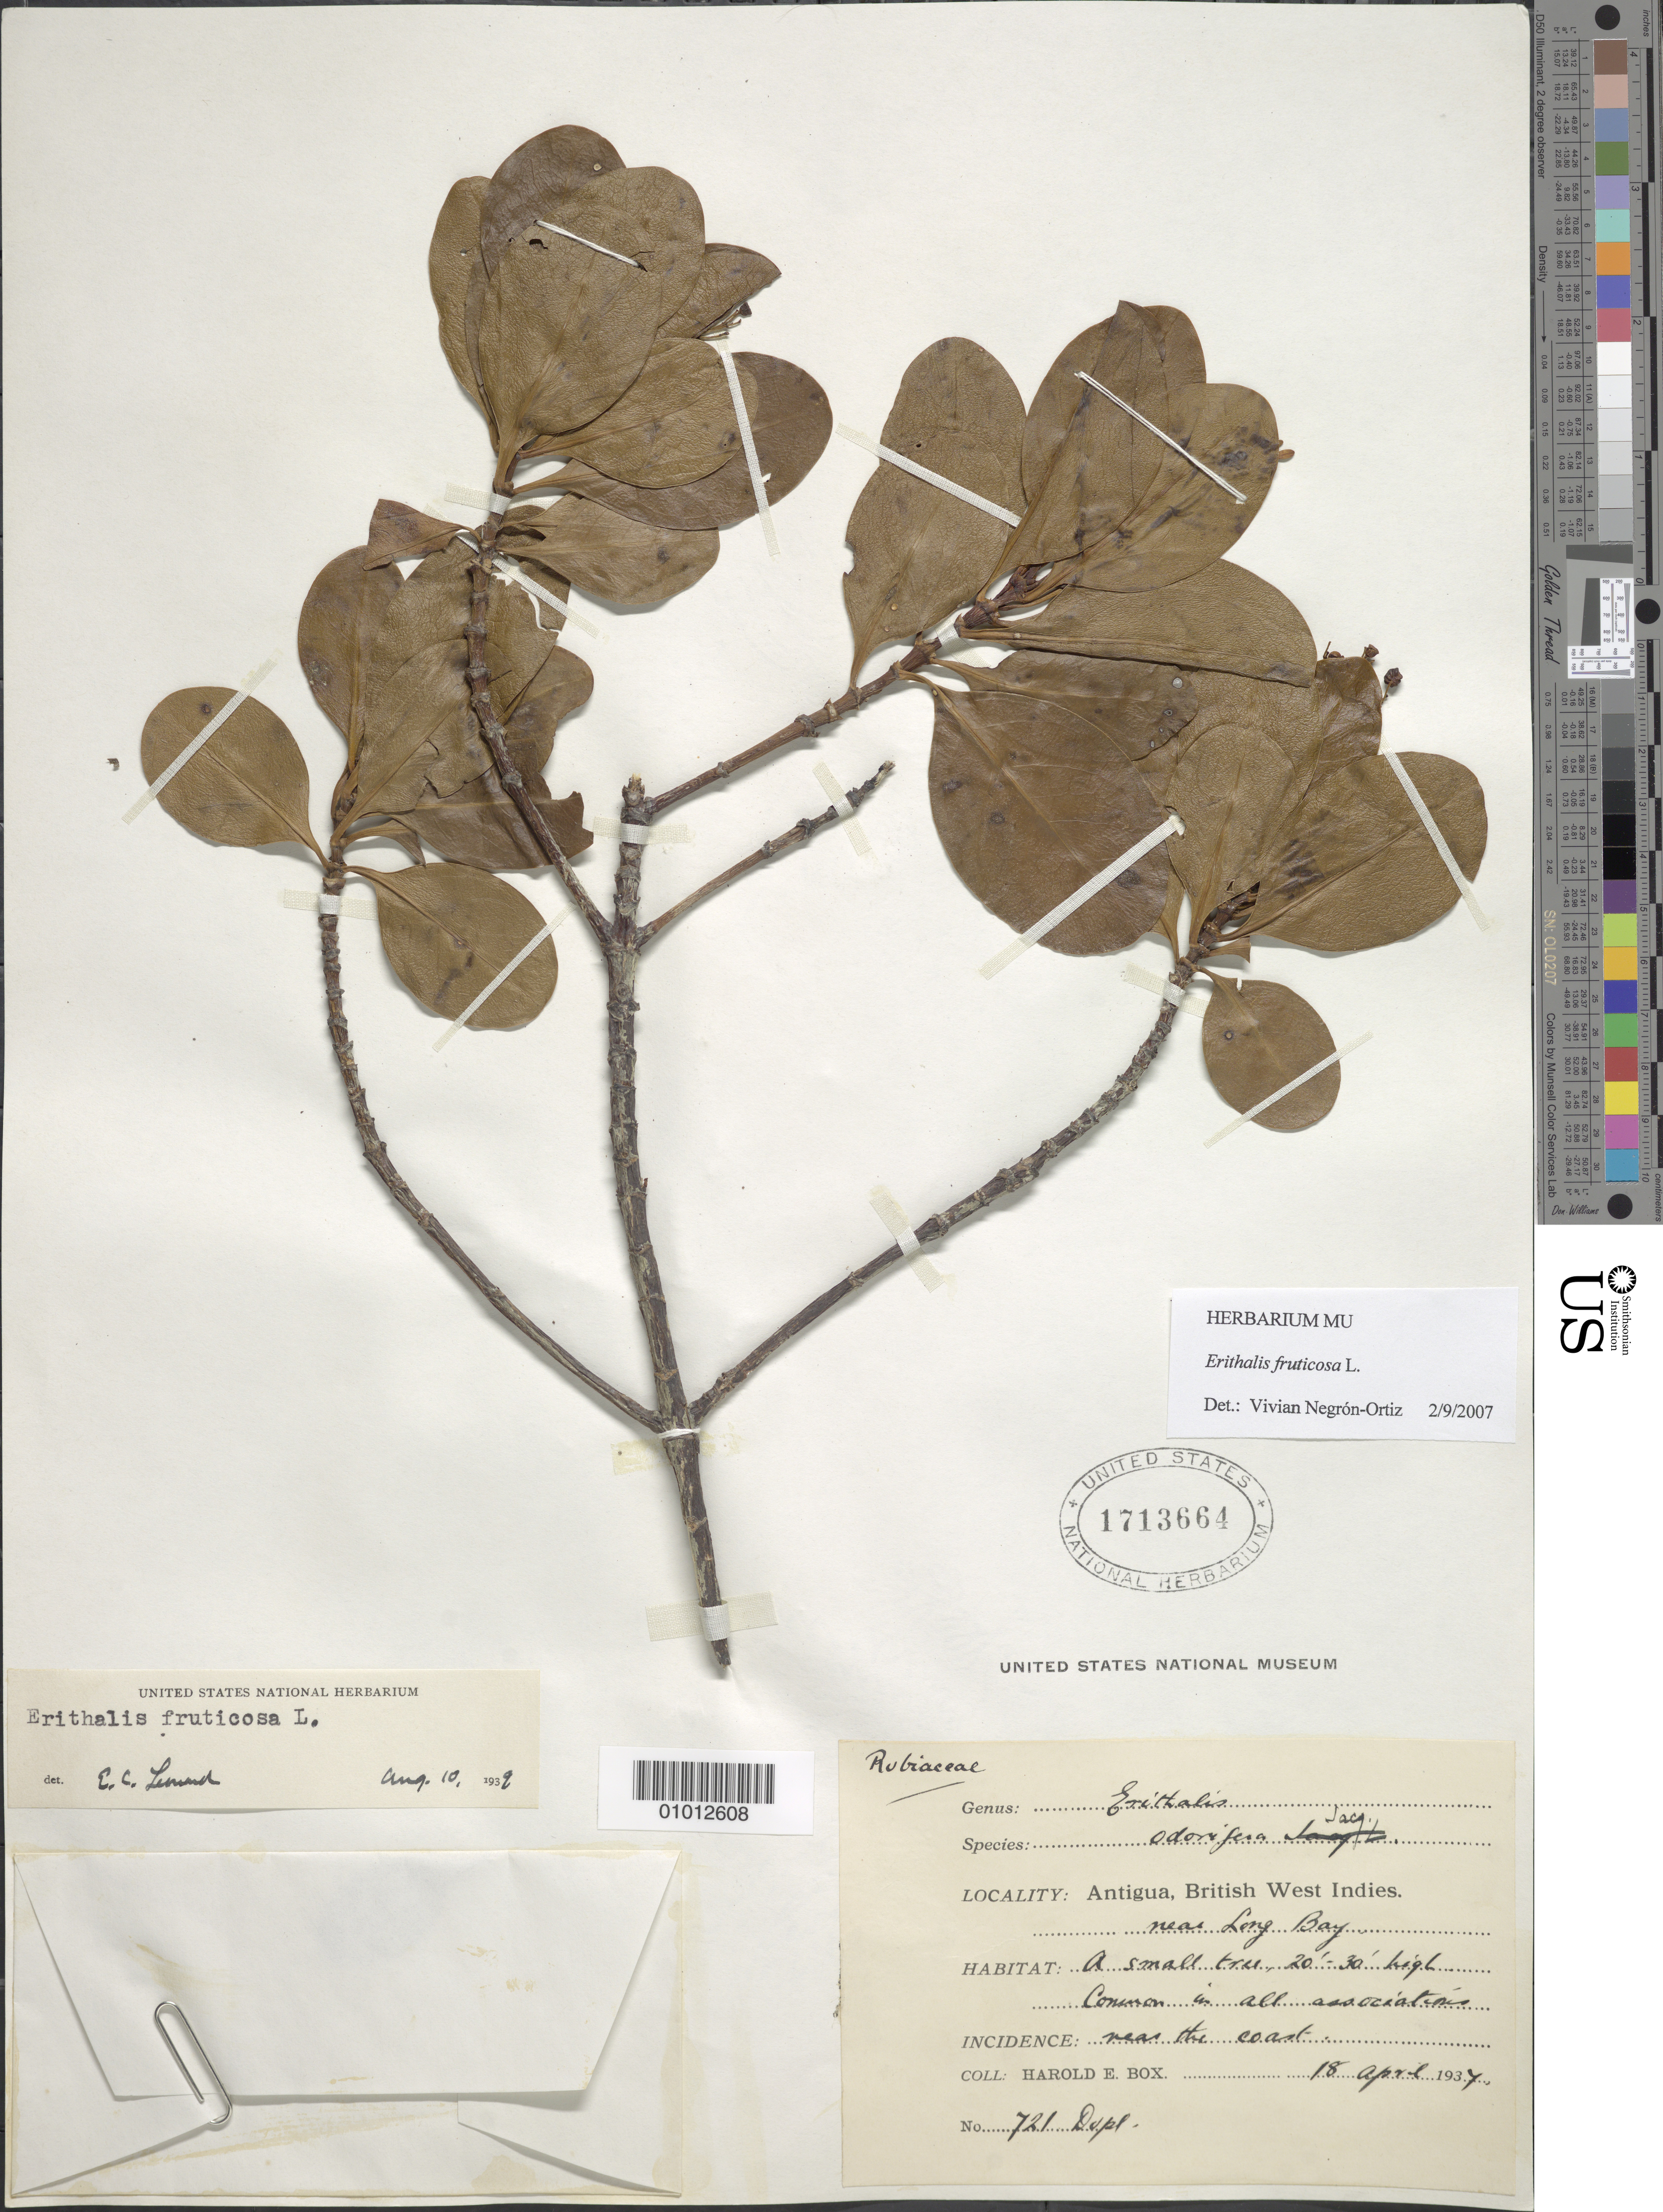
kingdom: Plantae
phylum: Tracheophyta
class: Magnoliopsida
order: Gentianales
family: Rubiaceae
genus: Erithalis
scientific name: Erithalis fruticosa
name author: L.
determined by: Negrón-Ortiz, V.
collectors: H. E. Box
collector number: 721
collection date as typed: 18 Apr 1937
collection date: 1937-04-18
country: Antigua and Barbuda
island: Antigua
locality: Near Long Bay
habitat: Near the coast, common in all associations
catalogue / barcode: US 1713664